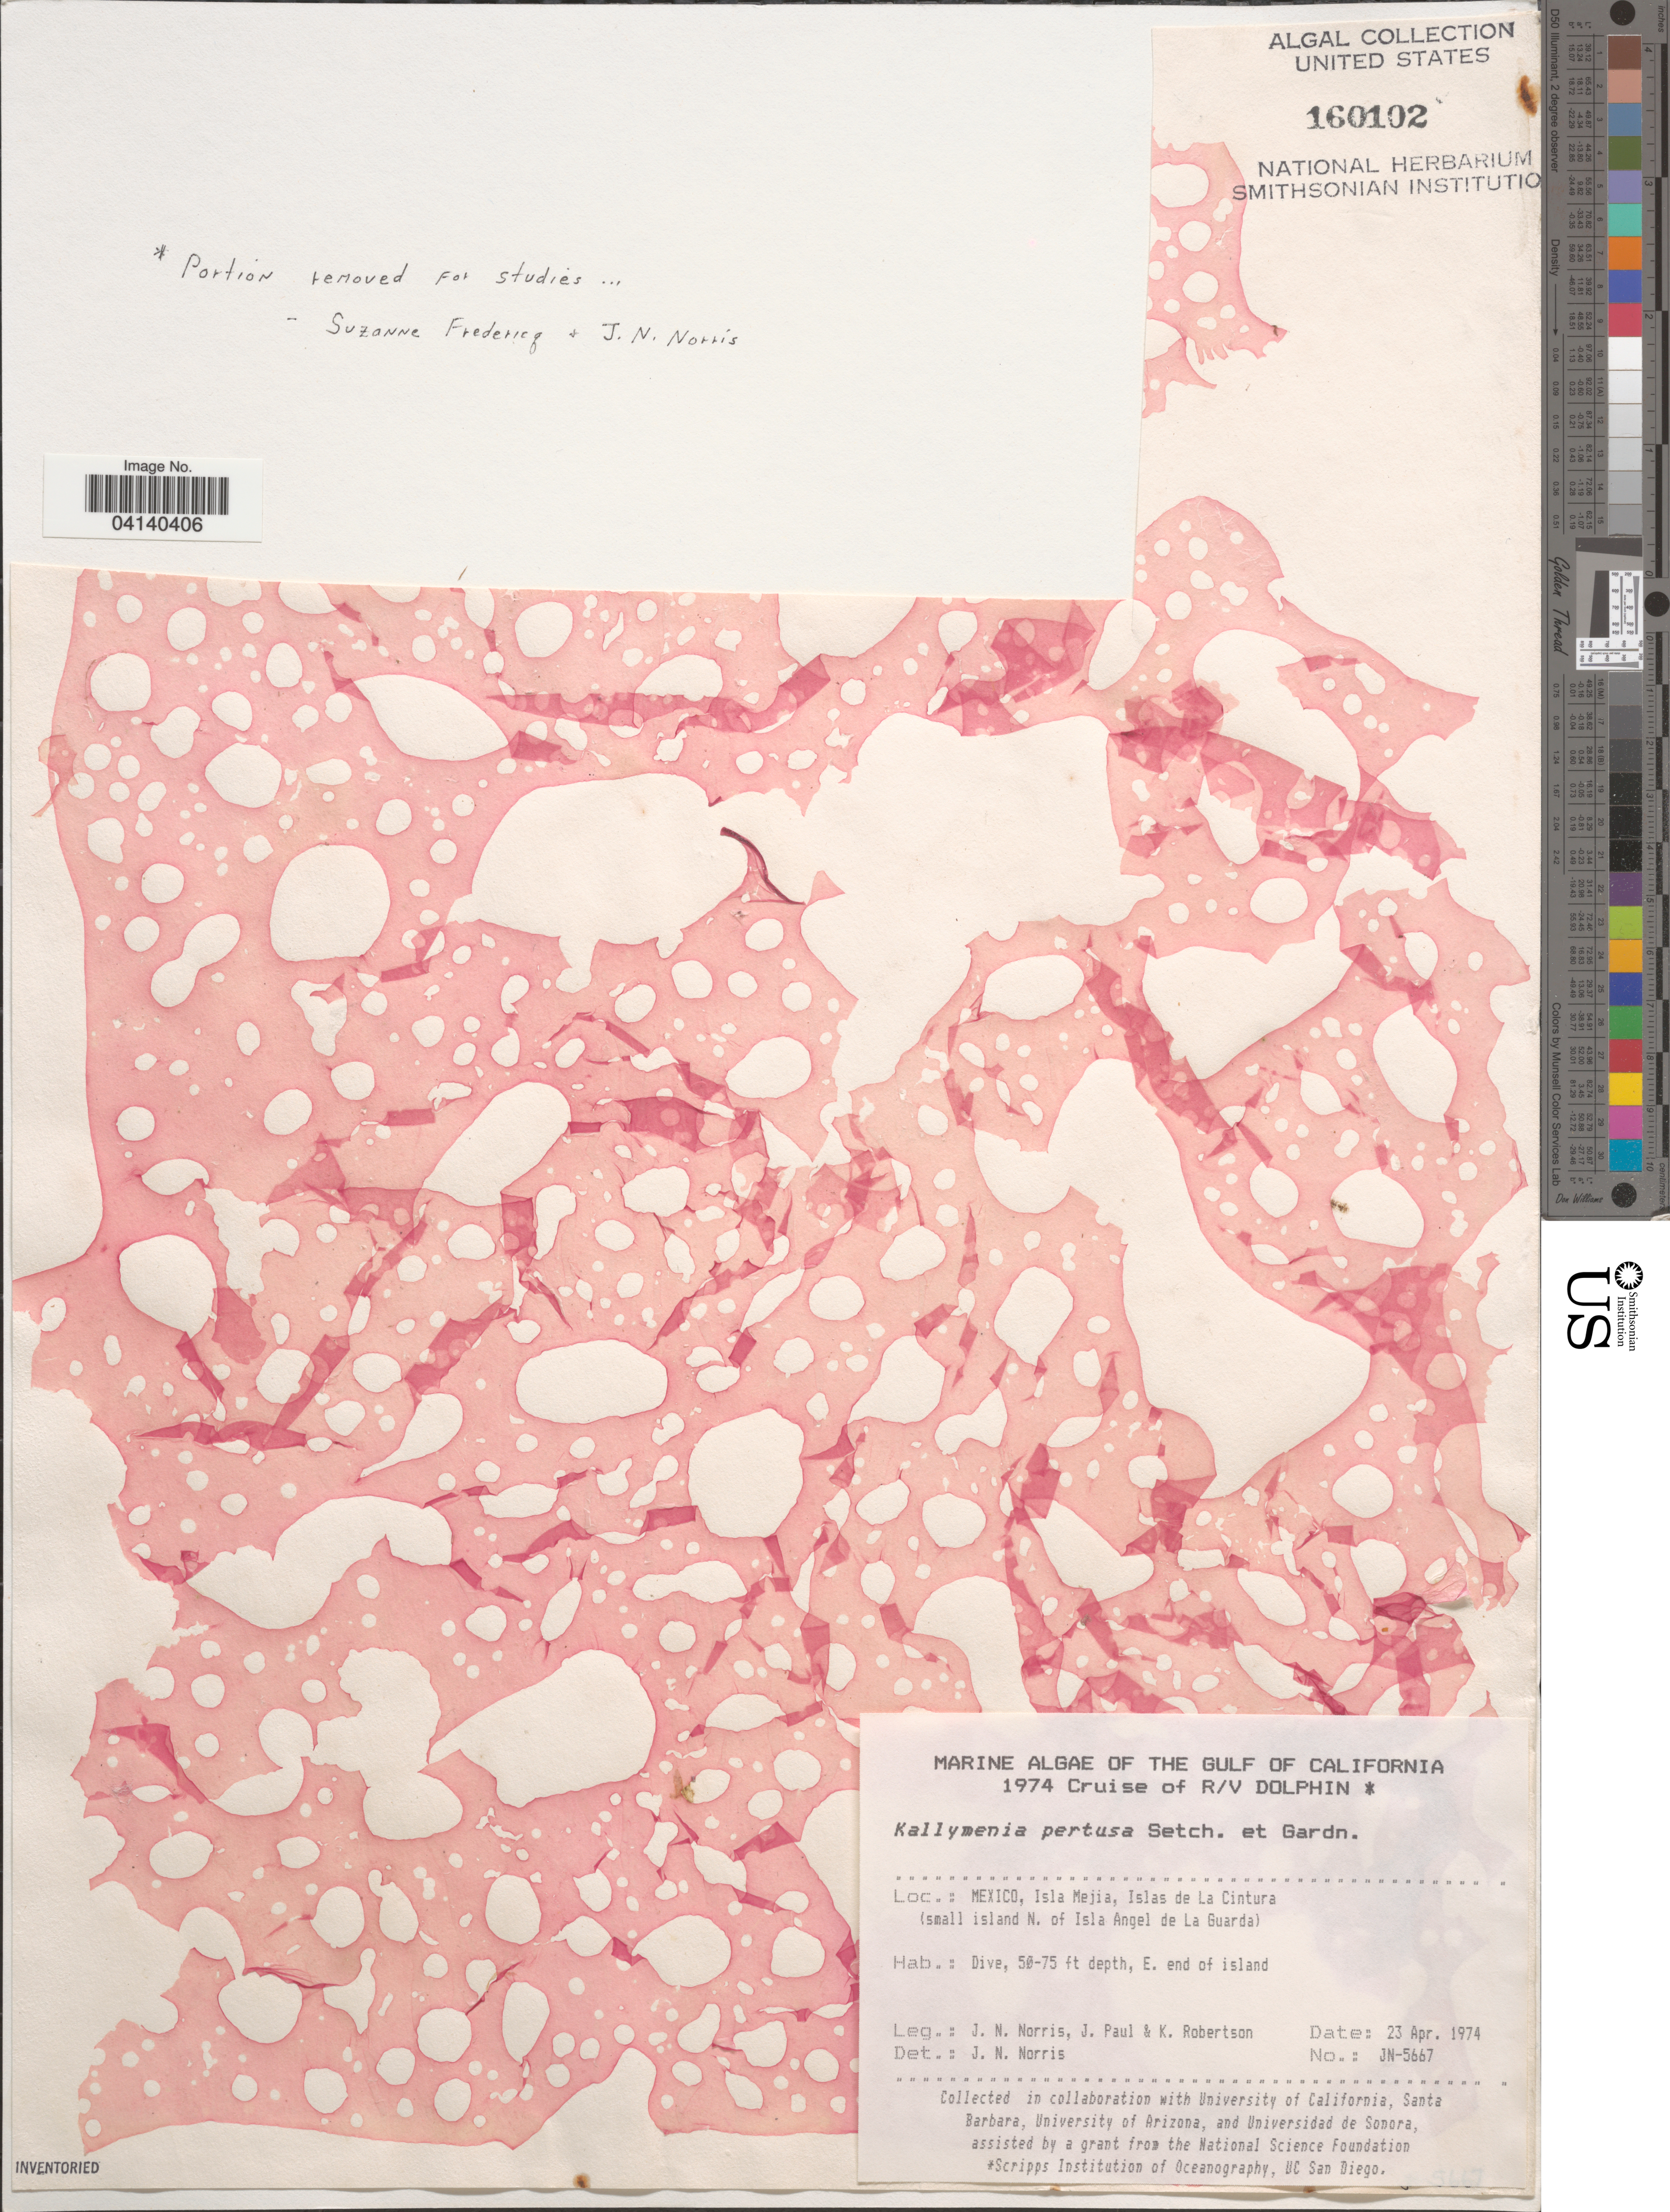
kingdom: Plantae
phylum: Rhodophyta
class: Florideophyceae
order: Gigartinales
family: Kallymeniaceae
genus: Kallymenia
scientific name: Kallymenia pertusa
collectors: J. Norris, J. Paul & K. Robertson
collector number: JN-5667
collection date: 1974-04-23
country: Mexico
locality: The Gulf of California. 1974 Cruise of R/V Dolphin. Isla Mejia, Islas de La Cintura (small island N. of Isla Angel de La Guarda). E. end of island.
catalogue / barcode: US 160102